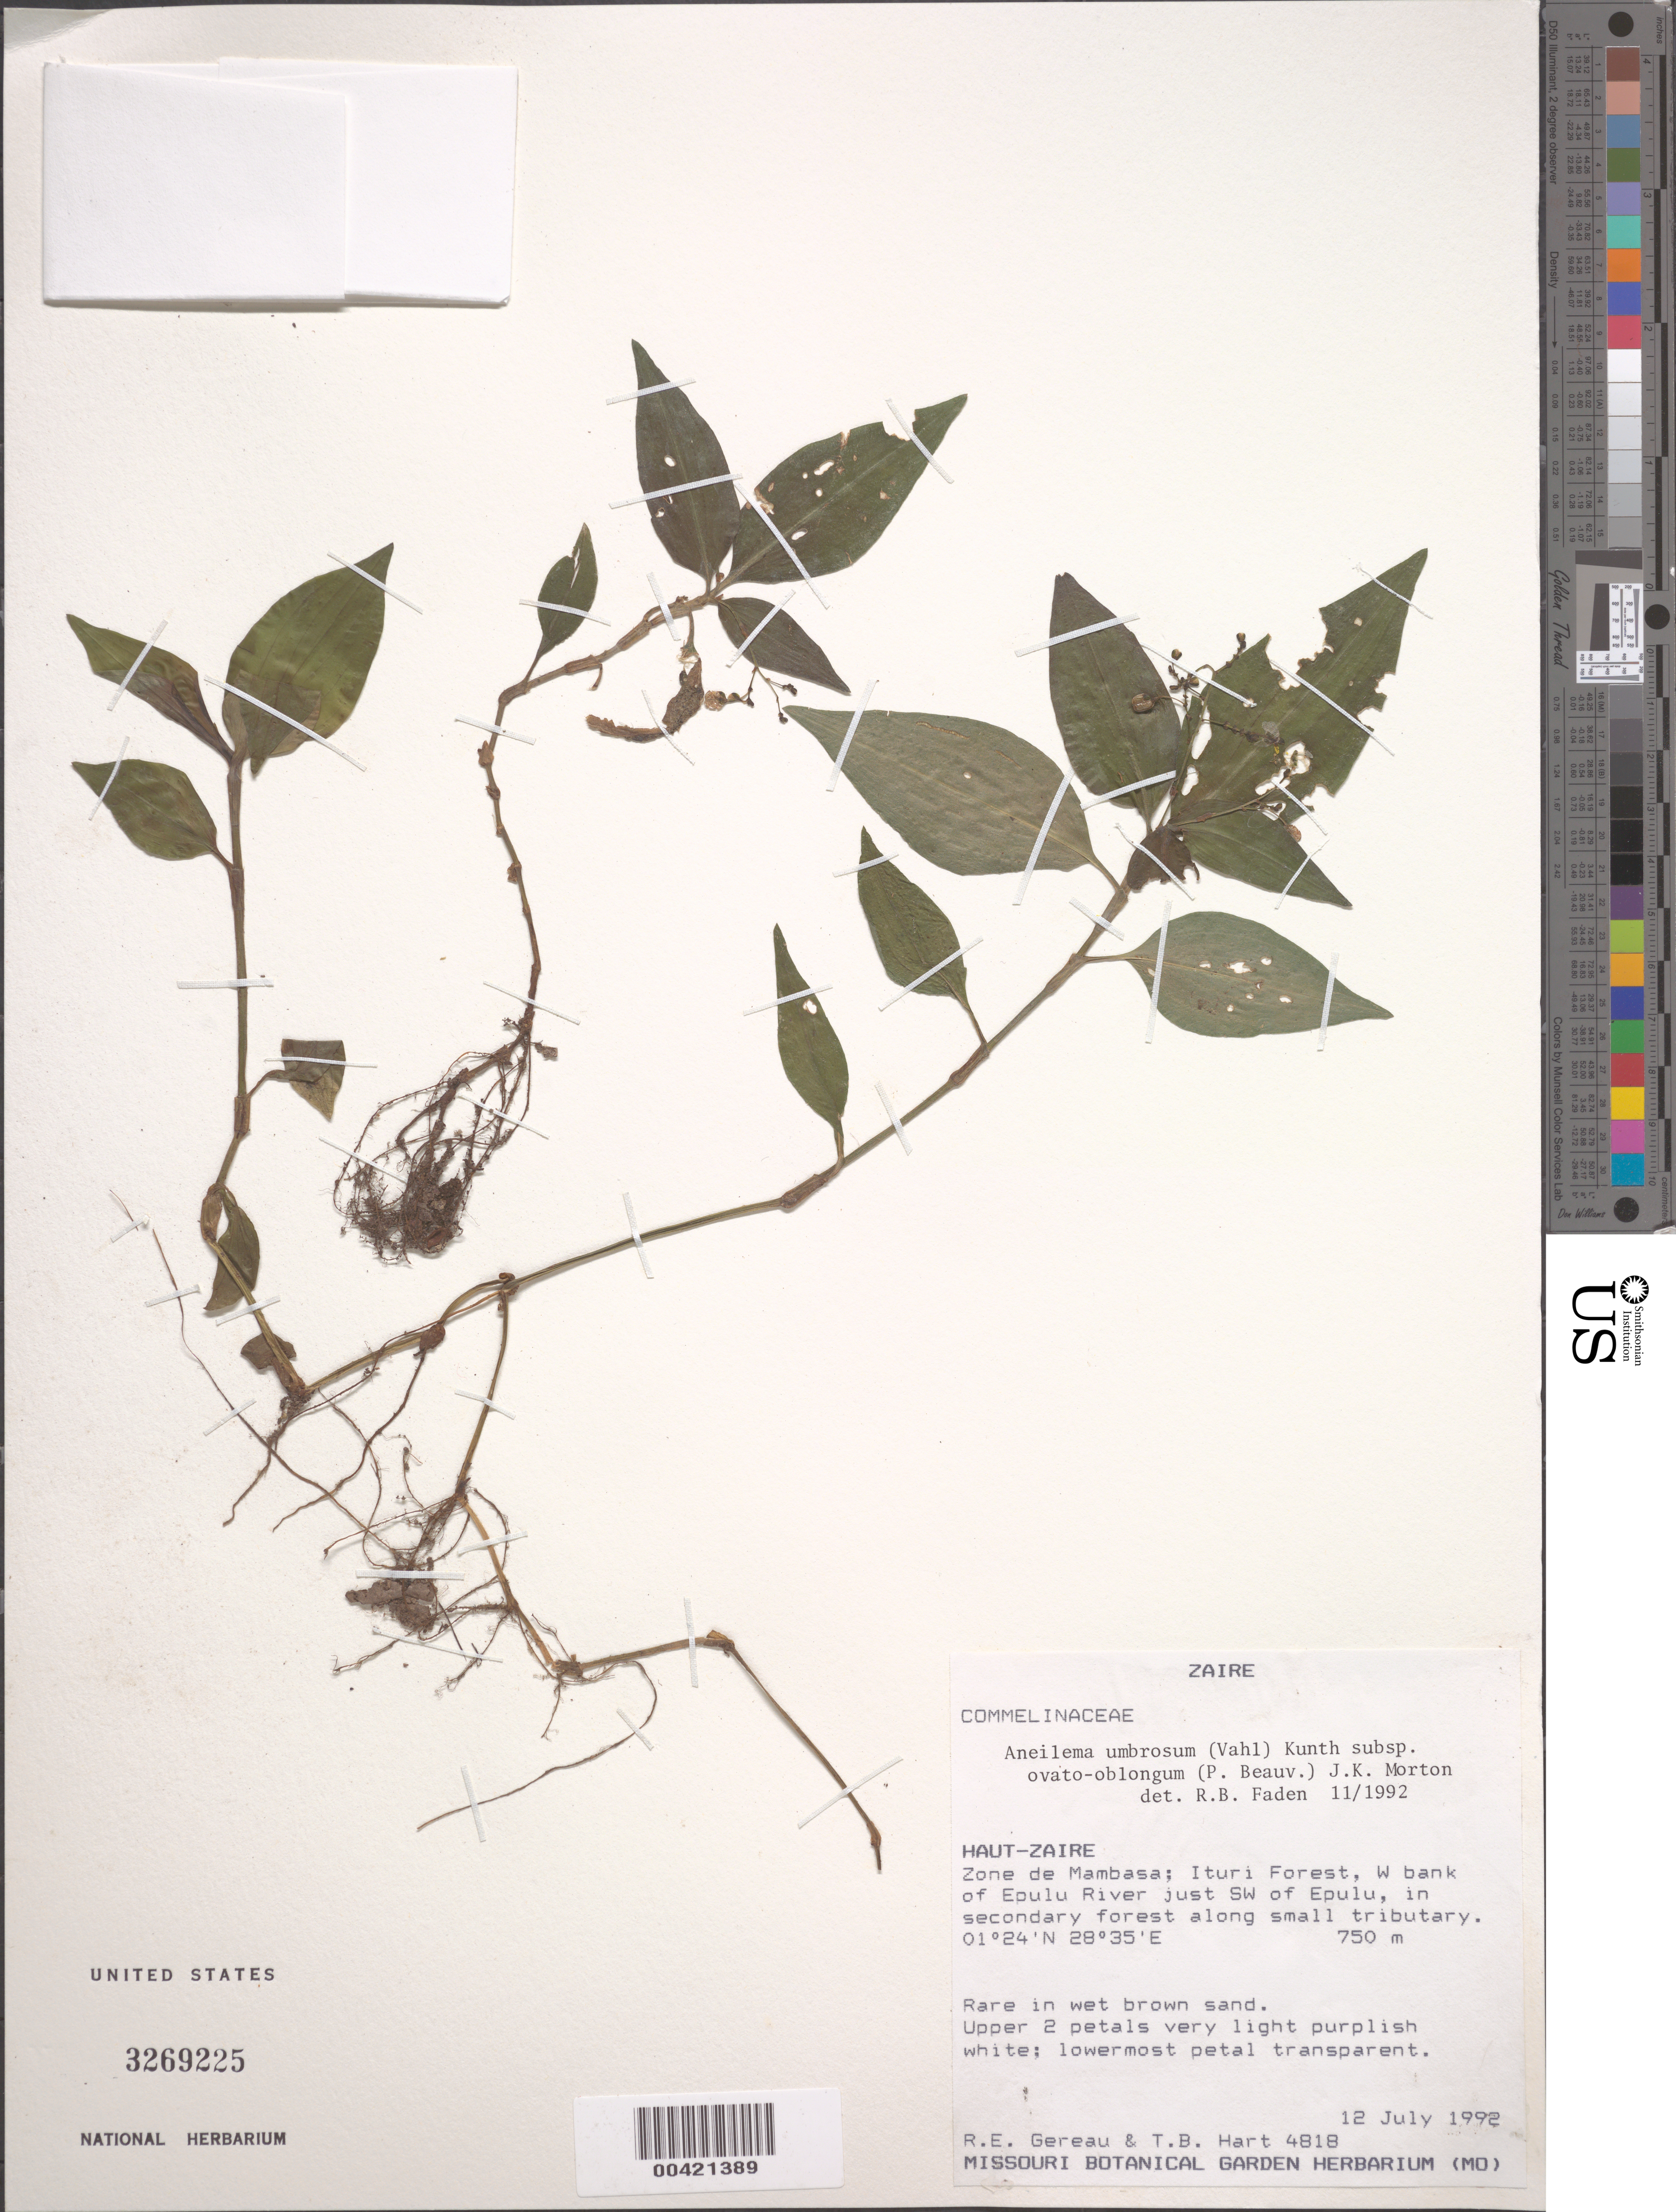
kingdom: Plantae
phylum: Tracheophyta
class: Liliopsida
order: Commelinales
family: Commelinaceae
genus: Aneilema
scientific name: Aneilema umbrosum subsp. ovato-oblongum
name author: (P. Beauv.) J.K. Morton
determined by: Faden, Robert B., (US), Smithsonian Institution - National Museum of Natural History (UNITED STATES)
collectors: R. E. Gereau & T. B. Hart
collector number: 4818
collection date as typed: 12 Jul 1992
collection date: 1992-07-12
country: Congo, Democratic Republic of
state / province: Nord-Kivu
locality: Ituri forest w bank of epulu river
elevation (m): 750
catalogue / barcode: US 3269225